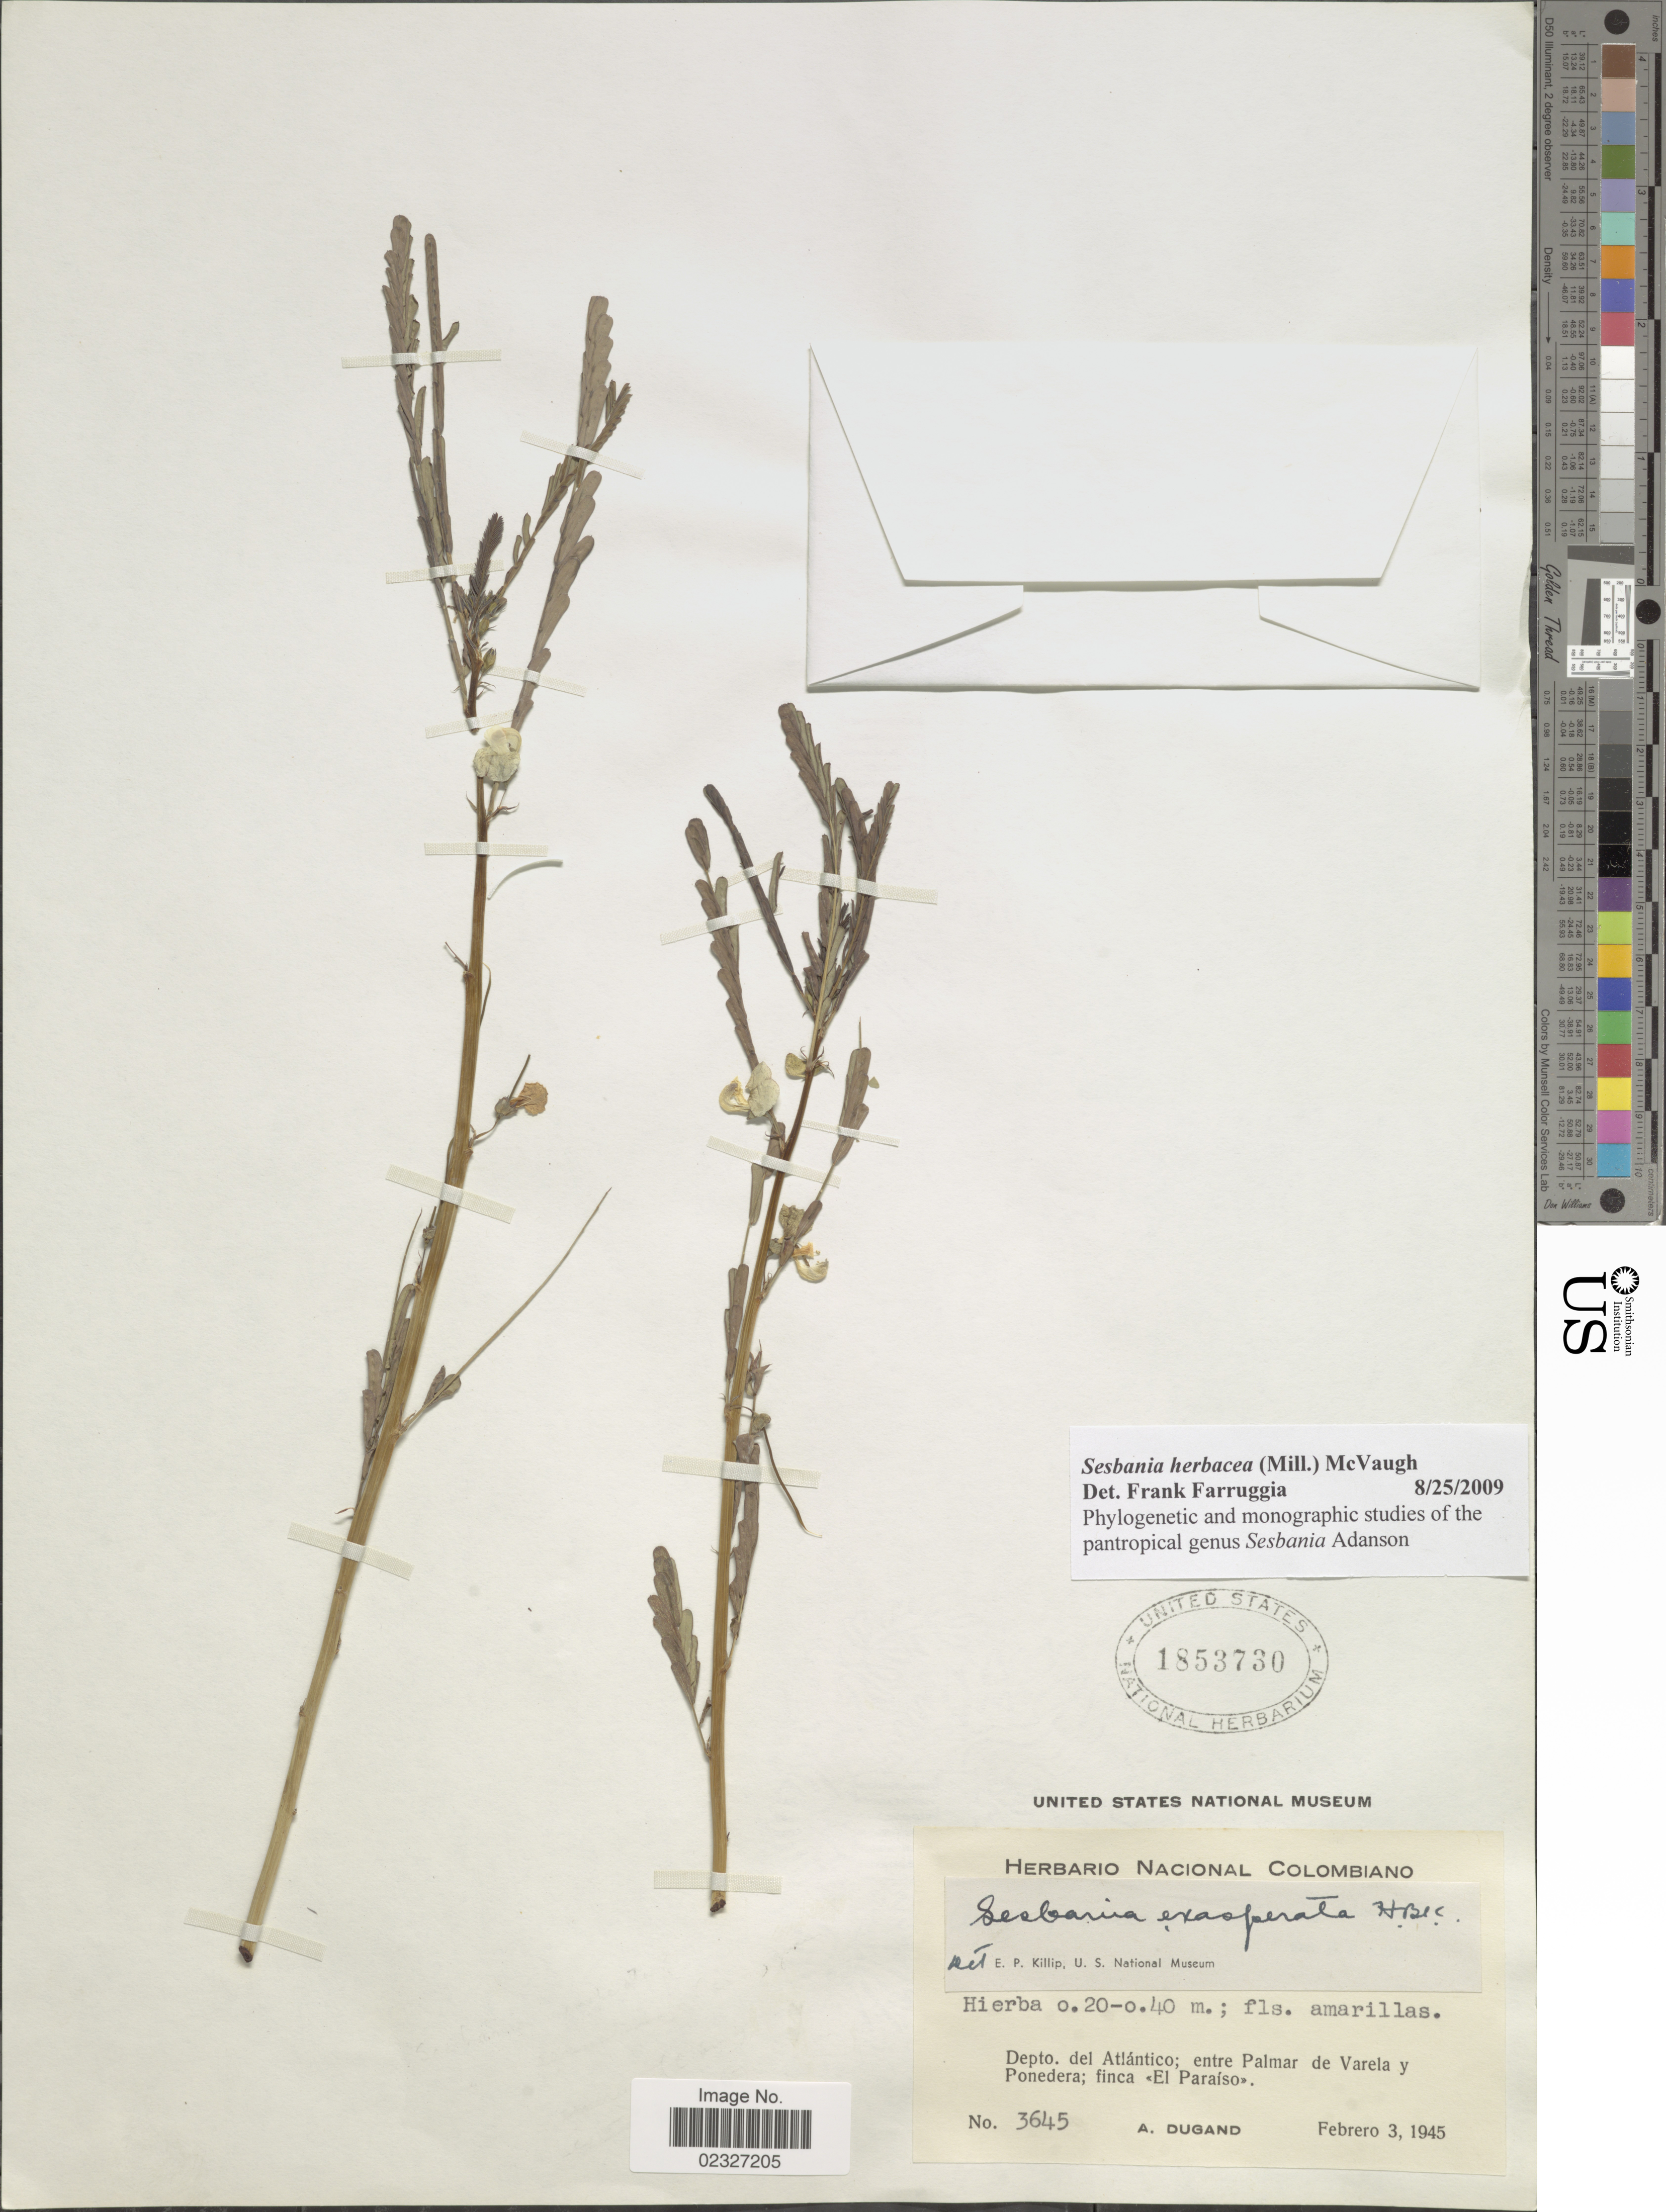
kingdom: Plantae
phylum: Tracheophyta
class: Magnoliopsida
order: Fabales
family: Fabaceae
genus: Sesbania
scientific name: Sesbania herbacea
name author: (Mill.) McVaugh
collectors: A. Dugand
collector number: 3645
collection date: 1945-02-03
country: Honduras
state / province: El Paraíso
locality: Depto del Atlántico; entre Palmar de Varela y Ponedera; finca <<El Paraiso>>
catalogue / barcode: US 1853730